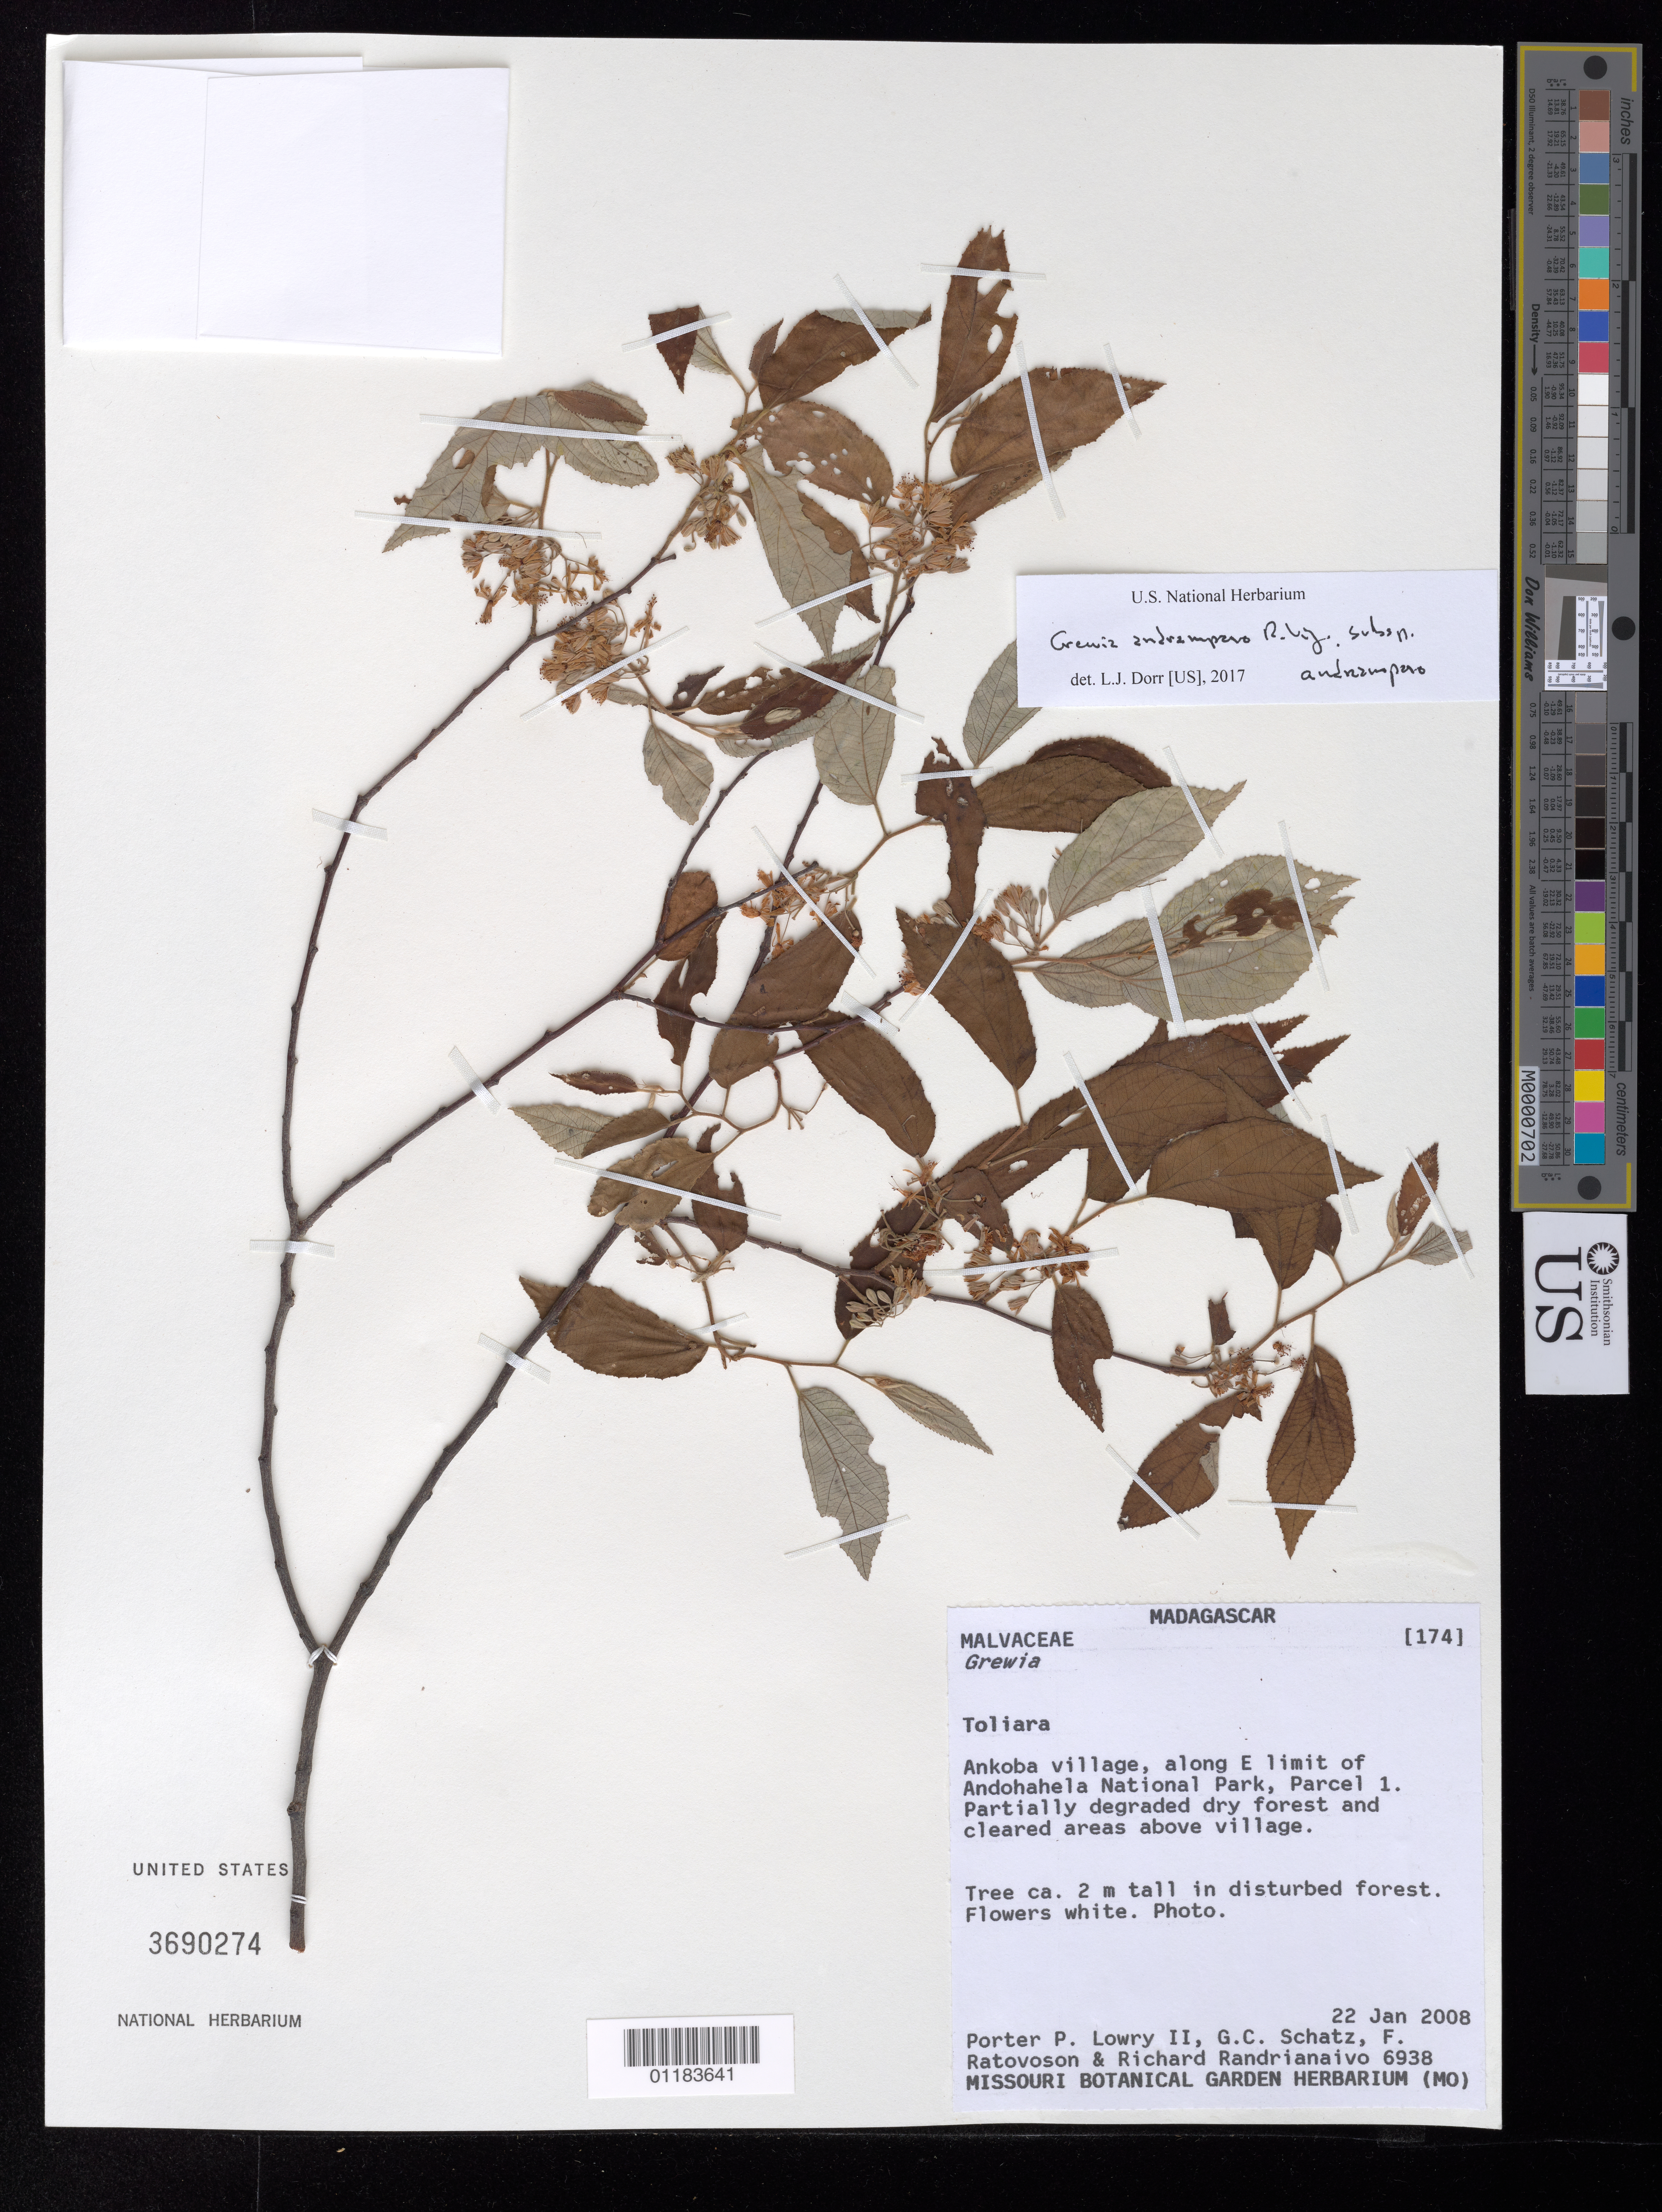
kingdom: Plantae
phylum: Tracheophyta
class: Magnoliopsida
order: Malvales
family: Malvaceae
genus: Grewia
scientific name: Grewia andramparo subsp. andramparo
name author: R. Vig.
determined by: Dorr, L. J., (BOT), Smithsonian Institution - National Museum of Natural History (UNITED STATES)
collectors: P. Lowry et al.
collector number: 6938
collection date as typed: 22 Jan 2008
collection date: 2008-01-22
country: Madagascar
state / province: Anosy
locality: Ankoba Village along E limit of Andohahela National Park, Parcel 1; cleared areas above village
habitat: disturbed forest; partially degraded dry forest and cleared areas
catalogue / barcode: US 3690274